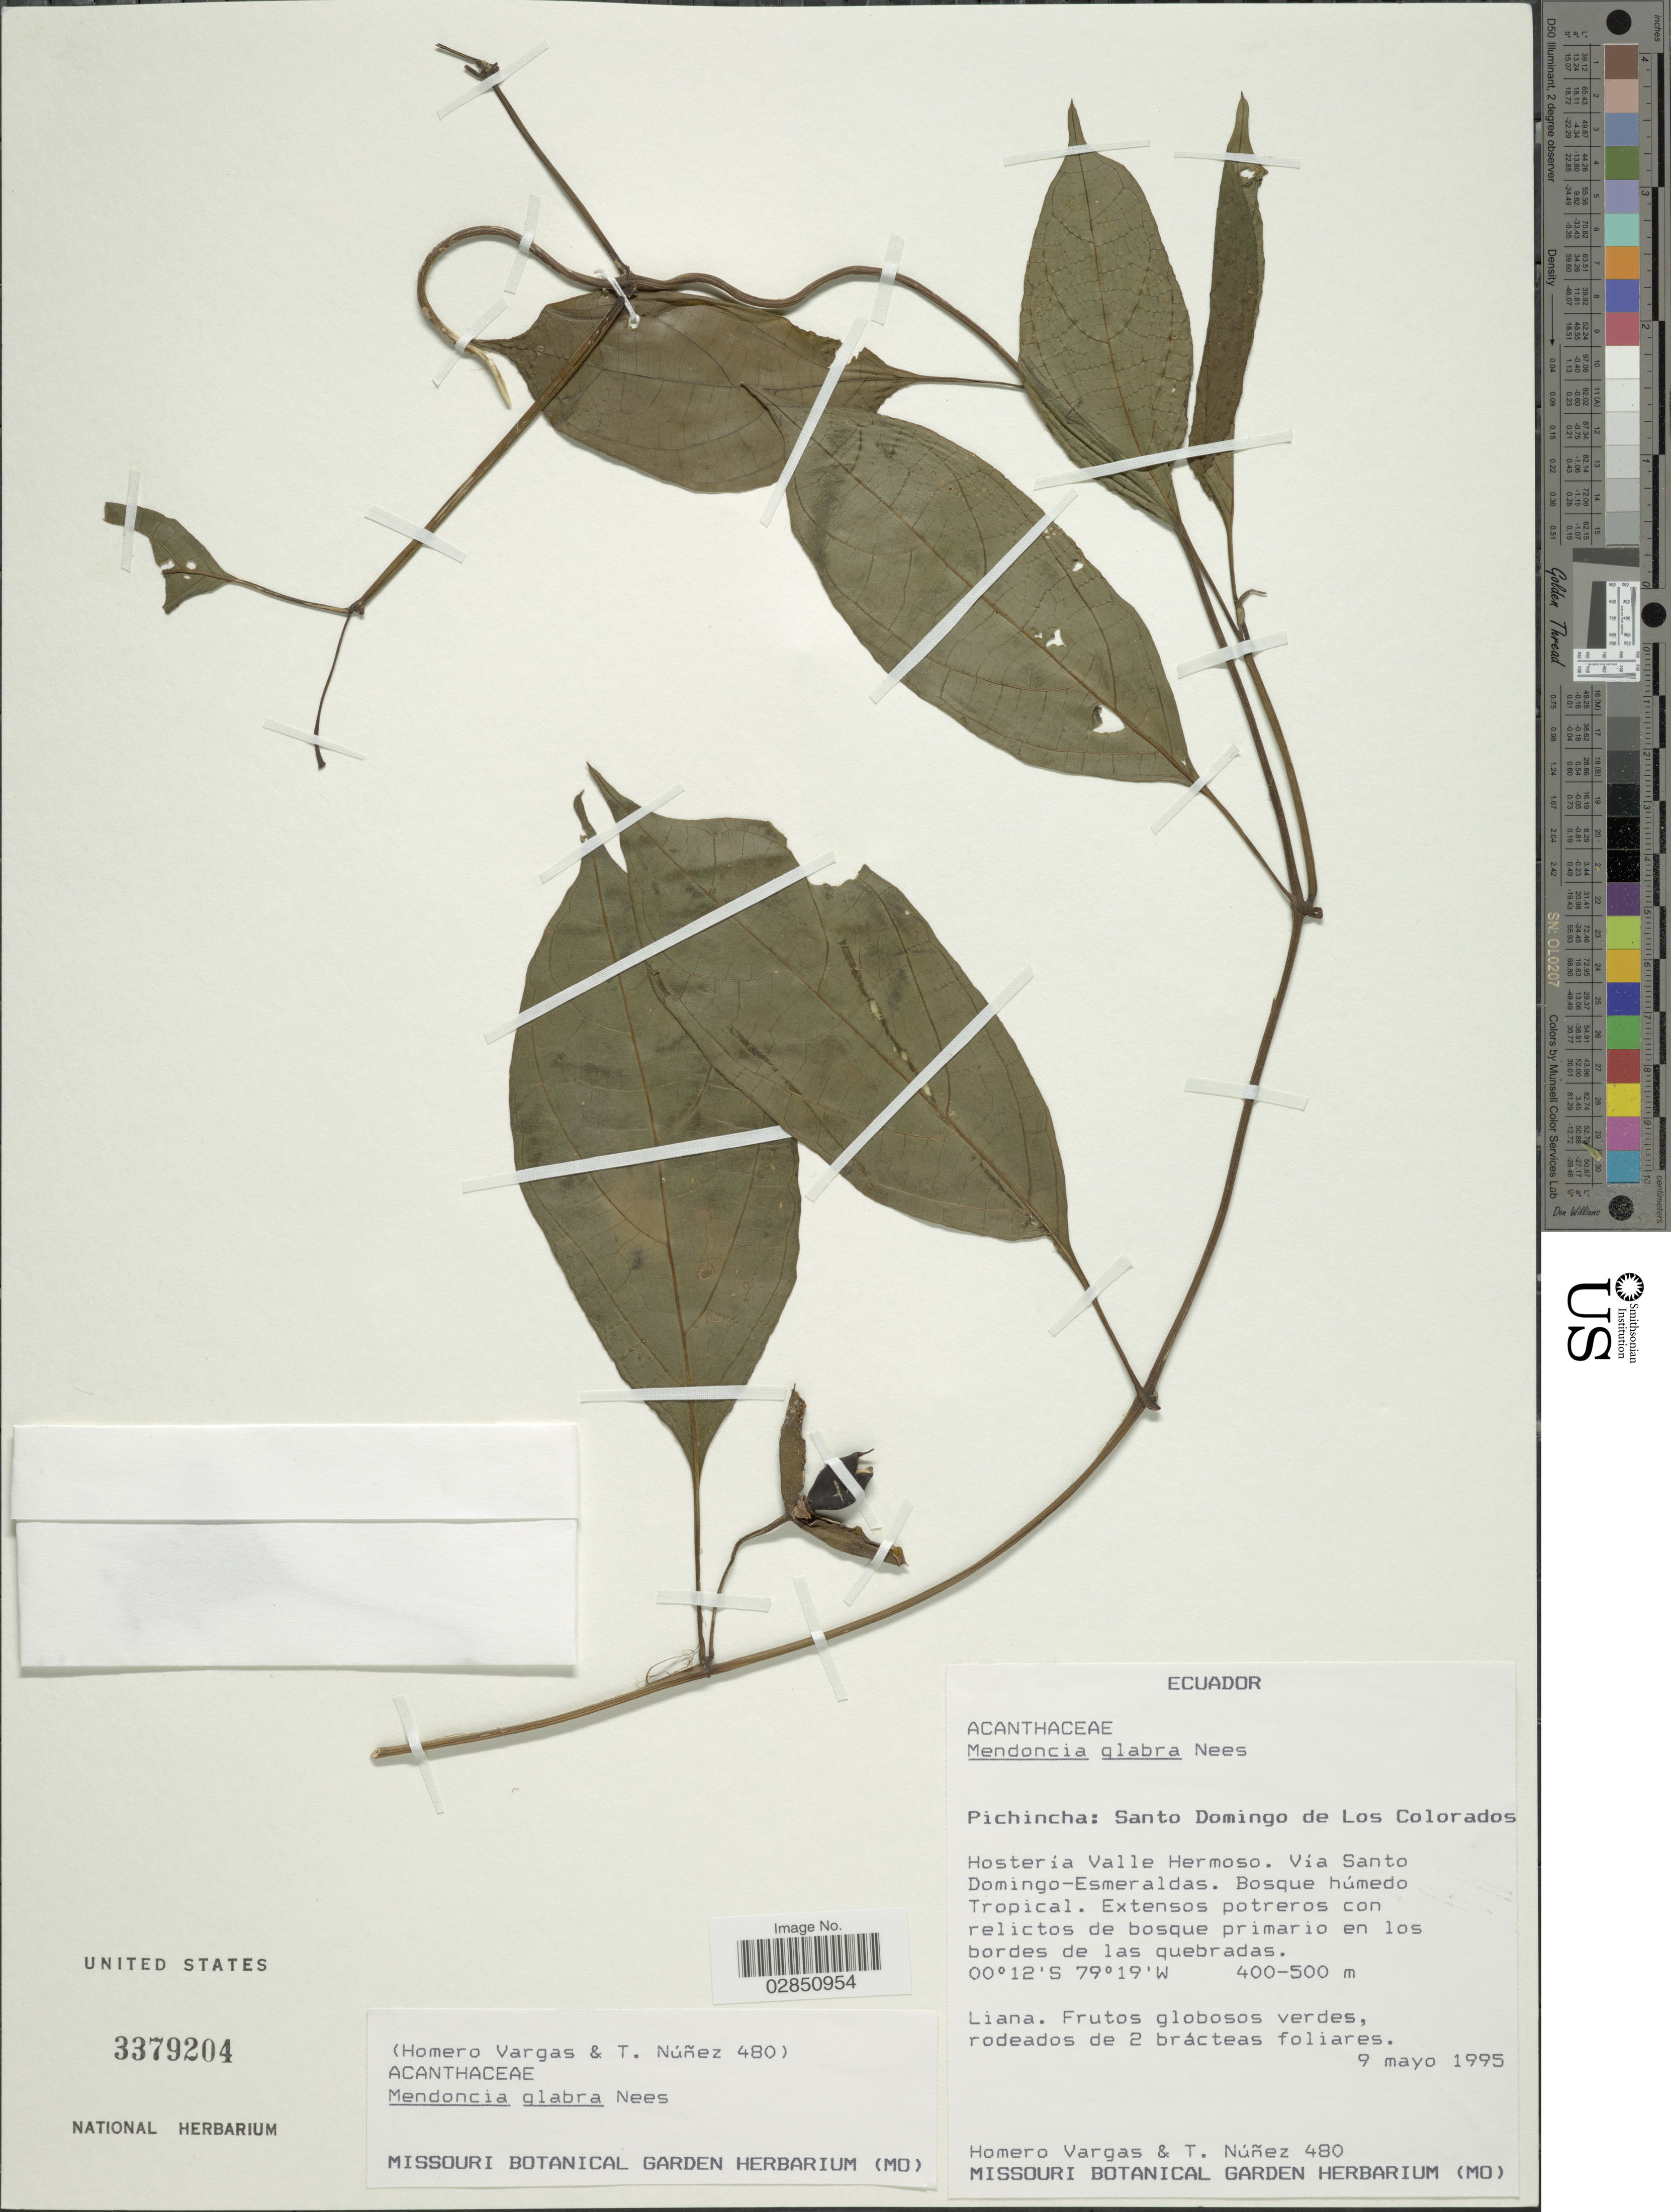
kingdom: Plantae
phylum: Tracheophyta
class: Magnoliopsida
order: Lamiales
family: Acanthaceae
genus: Mendoncia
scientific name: Mendoncia glabra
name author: (Poepp. & Endl.) Nees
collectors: H. Vargas & T. Núñez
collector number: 480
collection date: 1995-05-09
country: Ecuador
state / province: Pichincha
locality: Santo Domingo de Los Colorados, Hostería Valle Hermoso, Vía Santo Domingo-Esmeraldas.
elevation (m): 400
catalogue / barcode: US 3379204